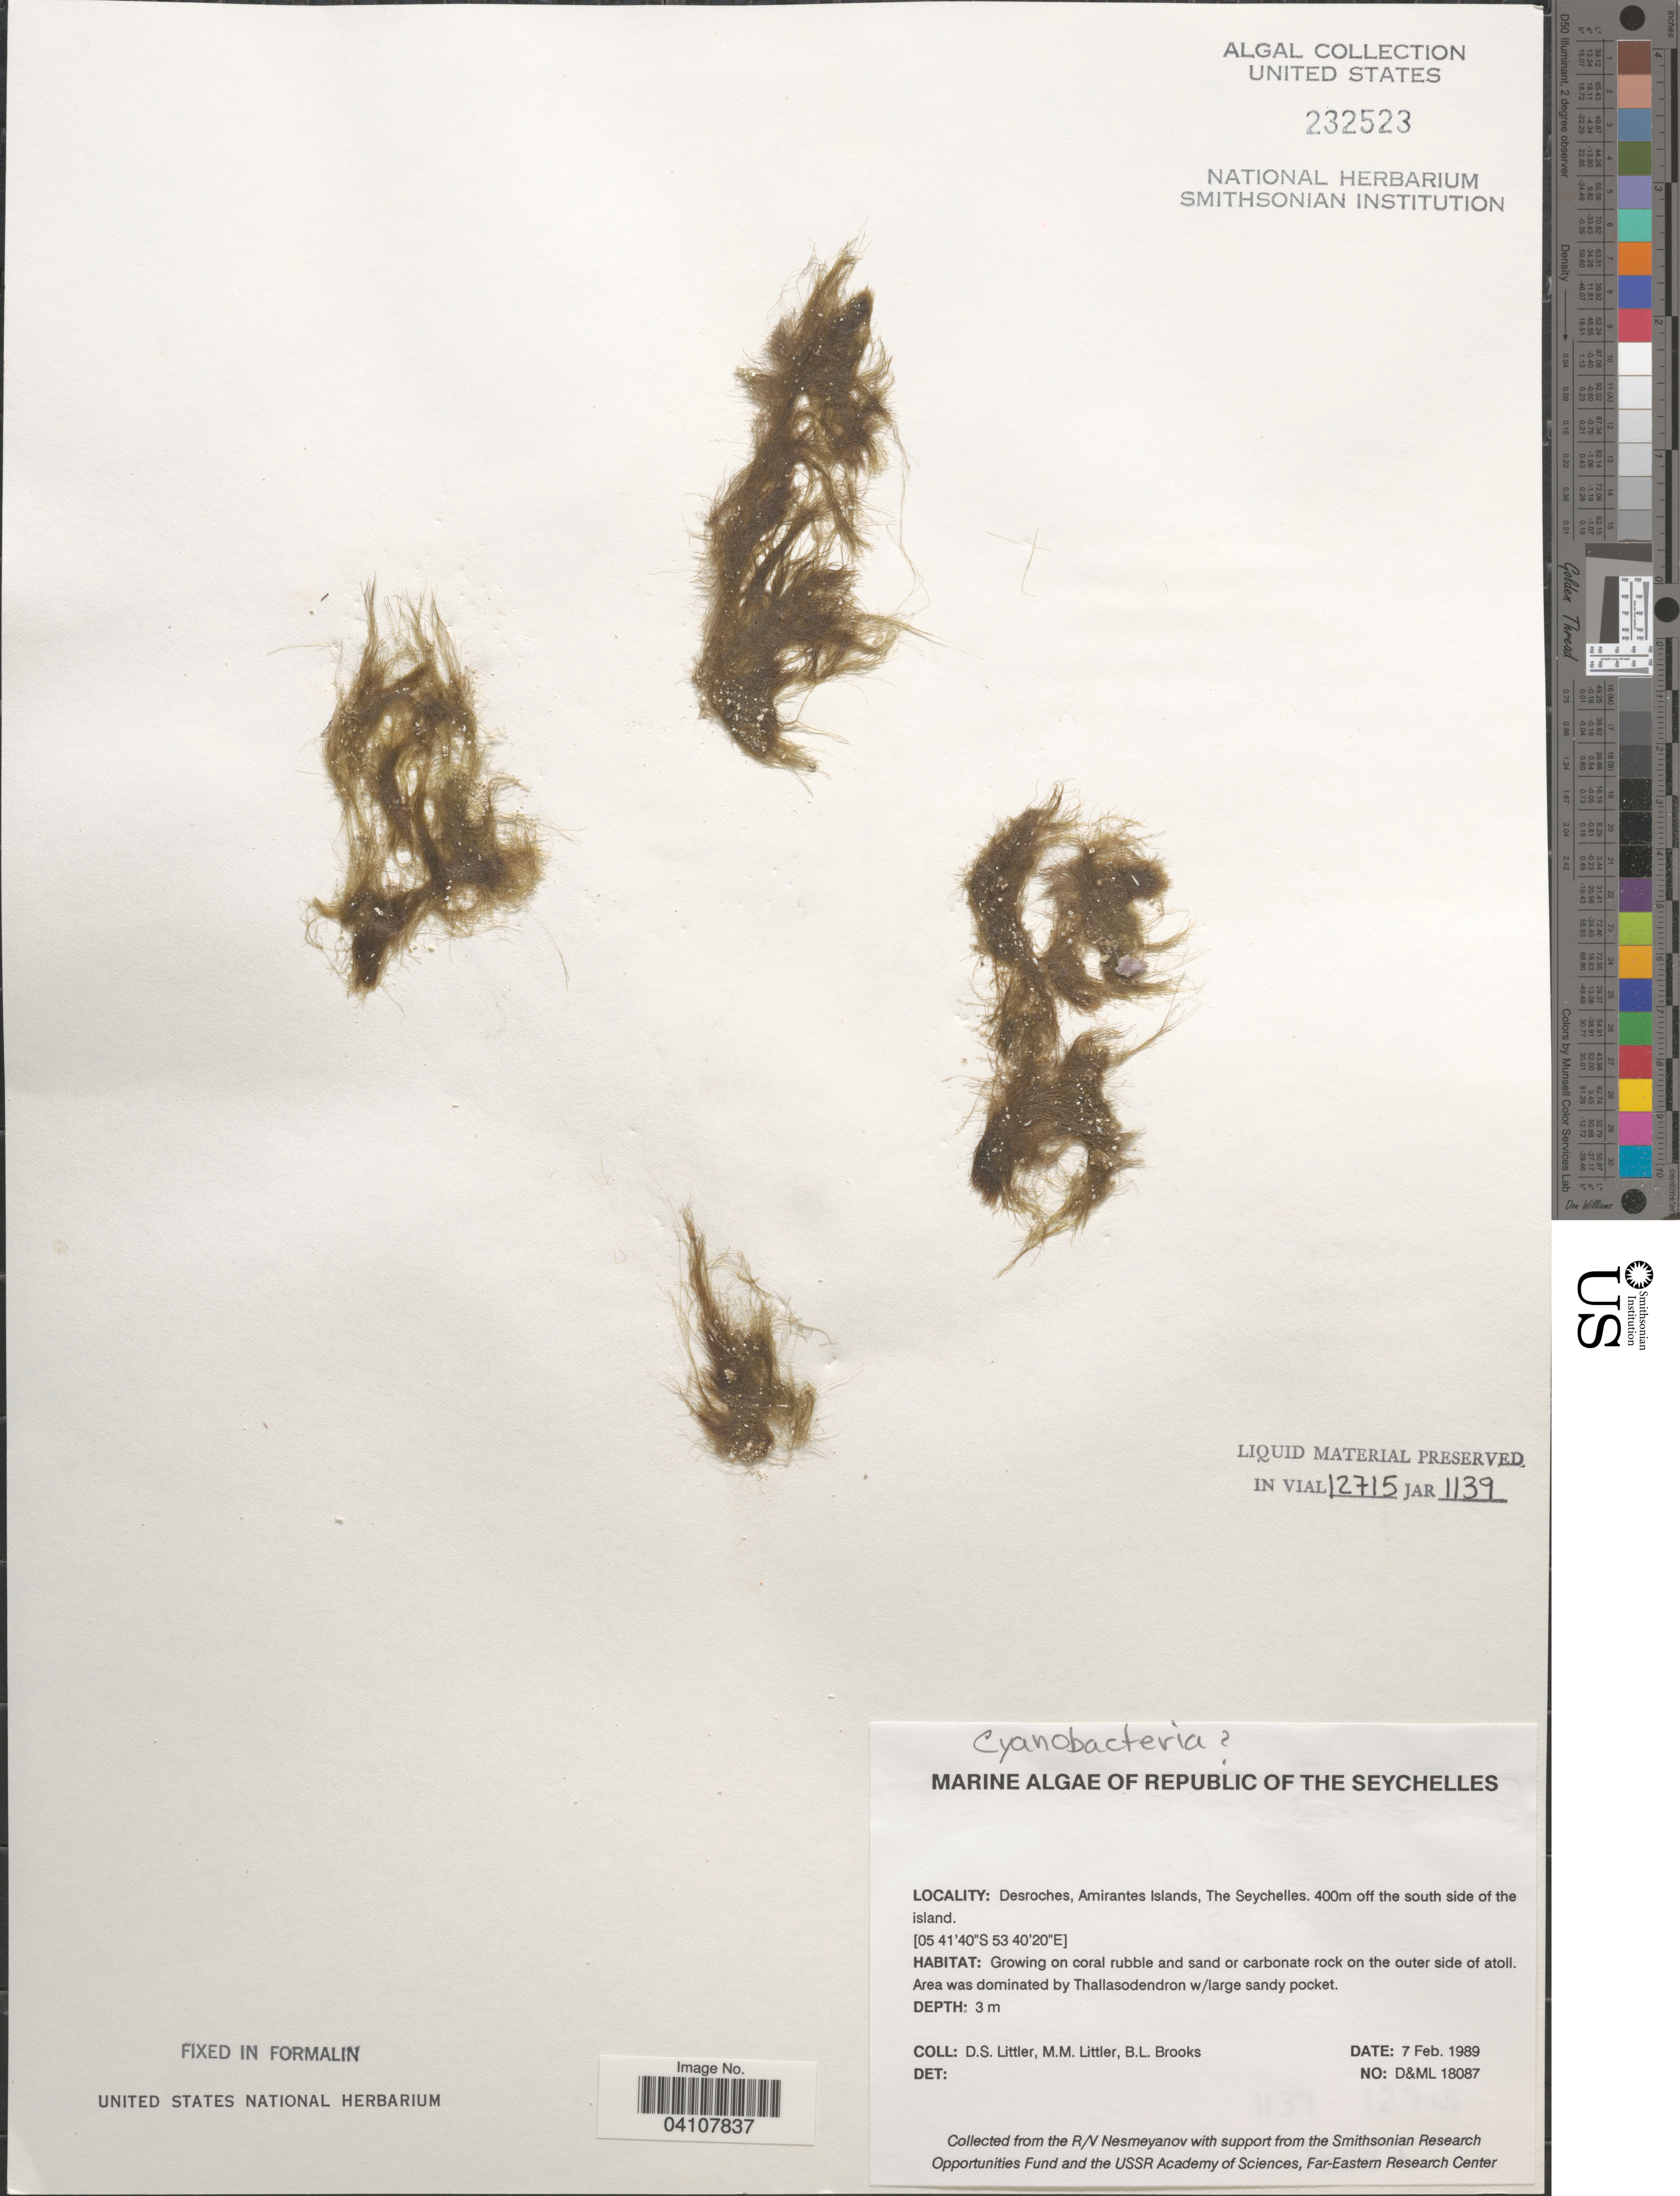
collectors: D. S. Littler & B. Brooks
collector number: D&ML18087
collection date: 1989-02-07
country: Seychelles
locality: Republic of the Seychelles. Desroches, Amirantes Islands. 400m off the south side of the island. On the outer side of atoll.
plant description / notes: Liquid material preserved in vial 12715 jar 1139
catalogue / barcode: US 232523